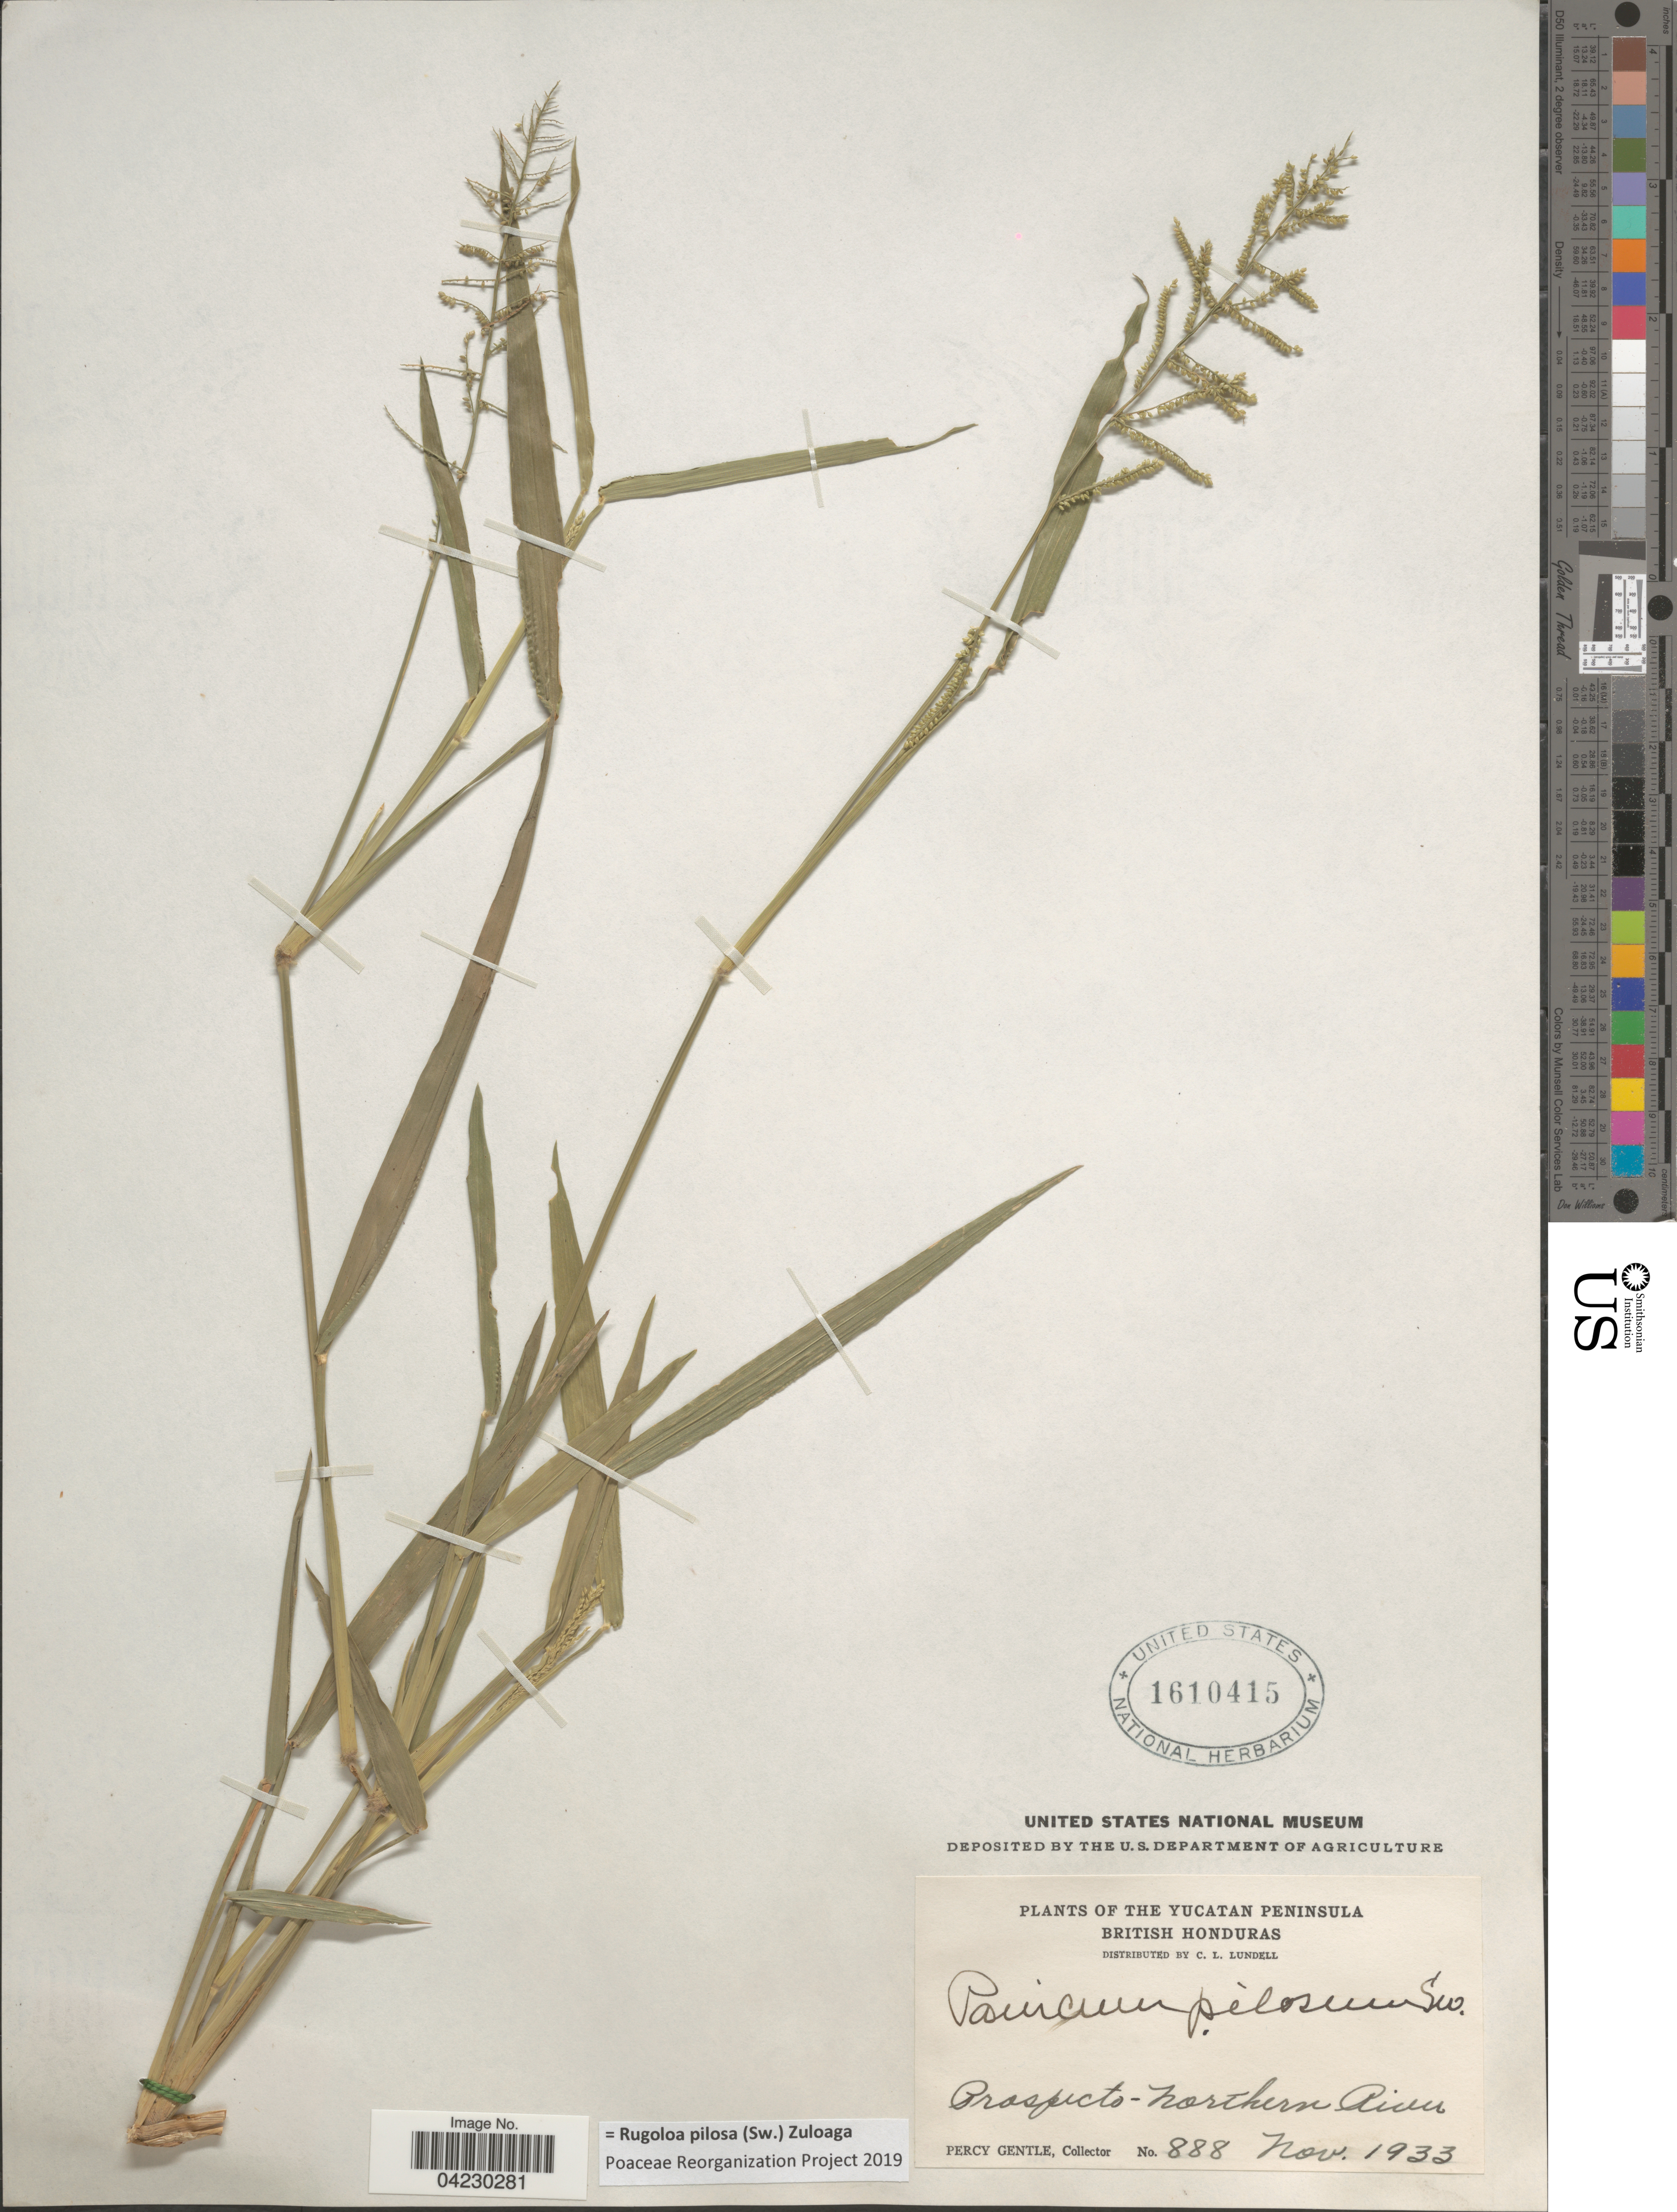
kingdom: Plantae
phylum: Tracheophyta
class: Liliopsida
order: Poales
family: Poaceae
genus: Rugoloa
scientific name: Rugoloa pilosa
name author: (Sw.) Zuloaga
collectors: P. H. Gentle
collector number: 888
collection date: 1933-11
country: Belize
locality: The Yucatan Peninsula. British Honduras. Prospecto-Northern River.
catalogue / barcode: US 1610415